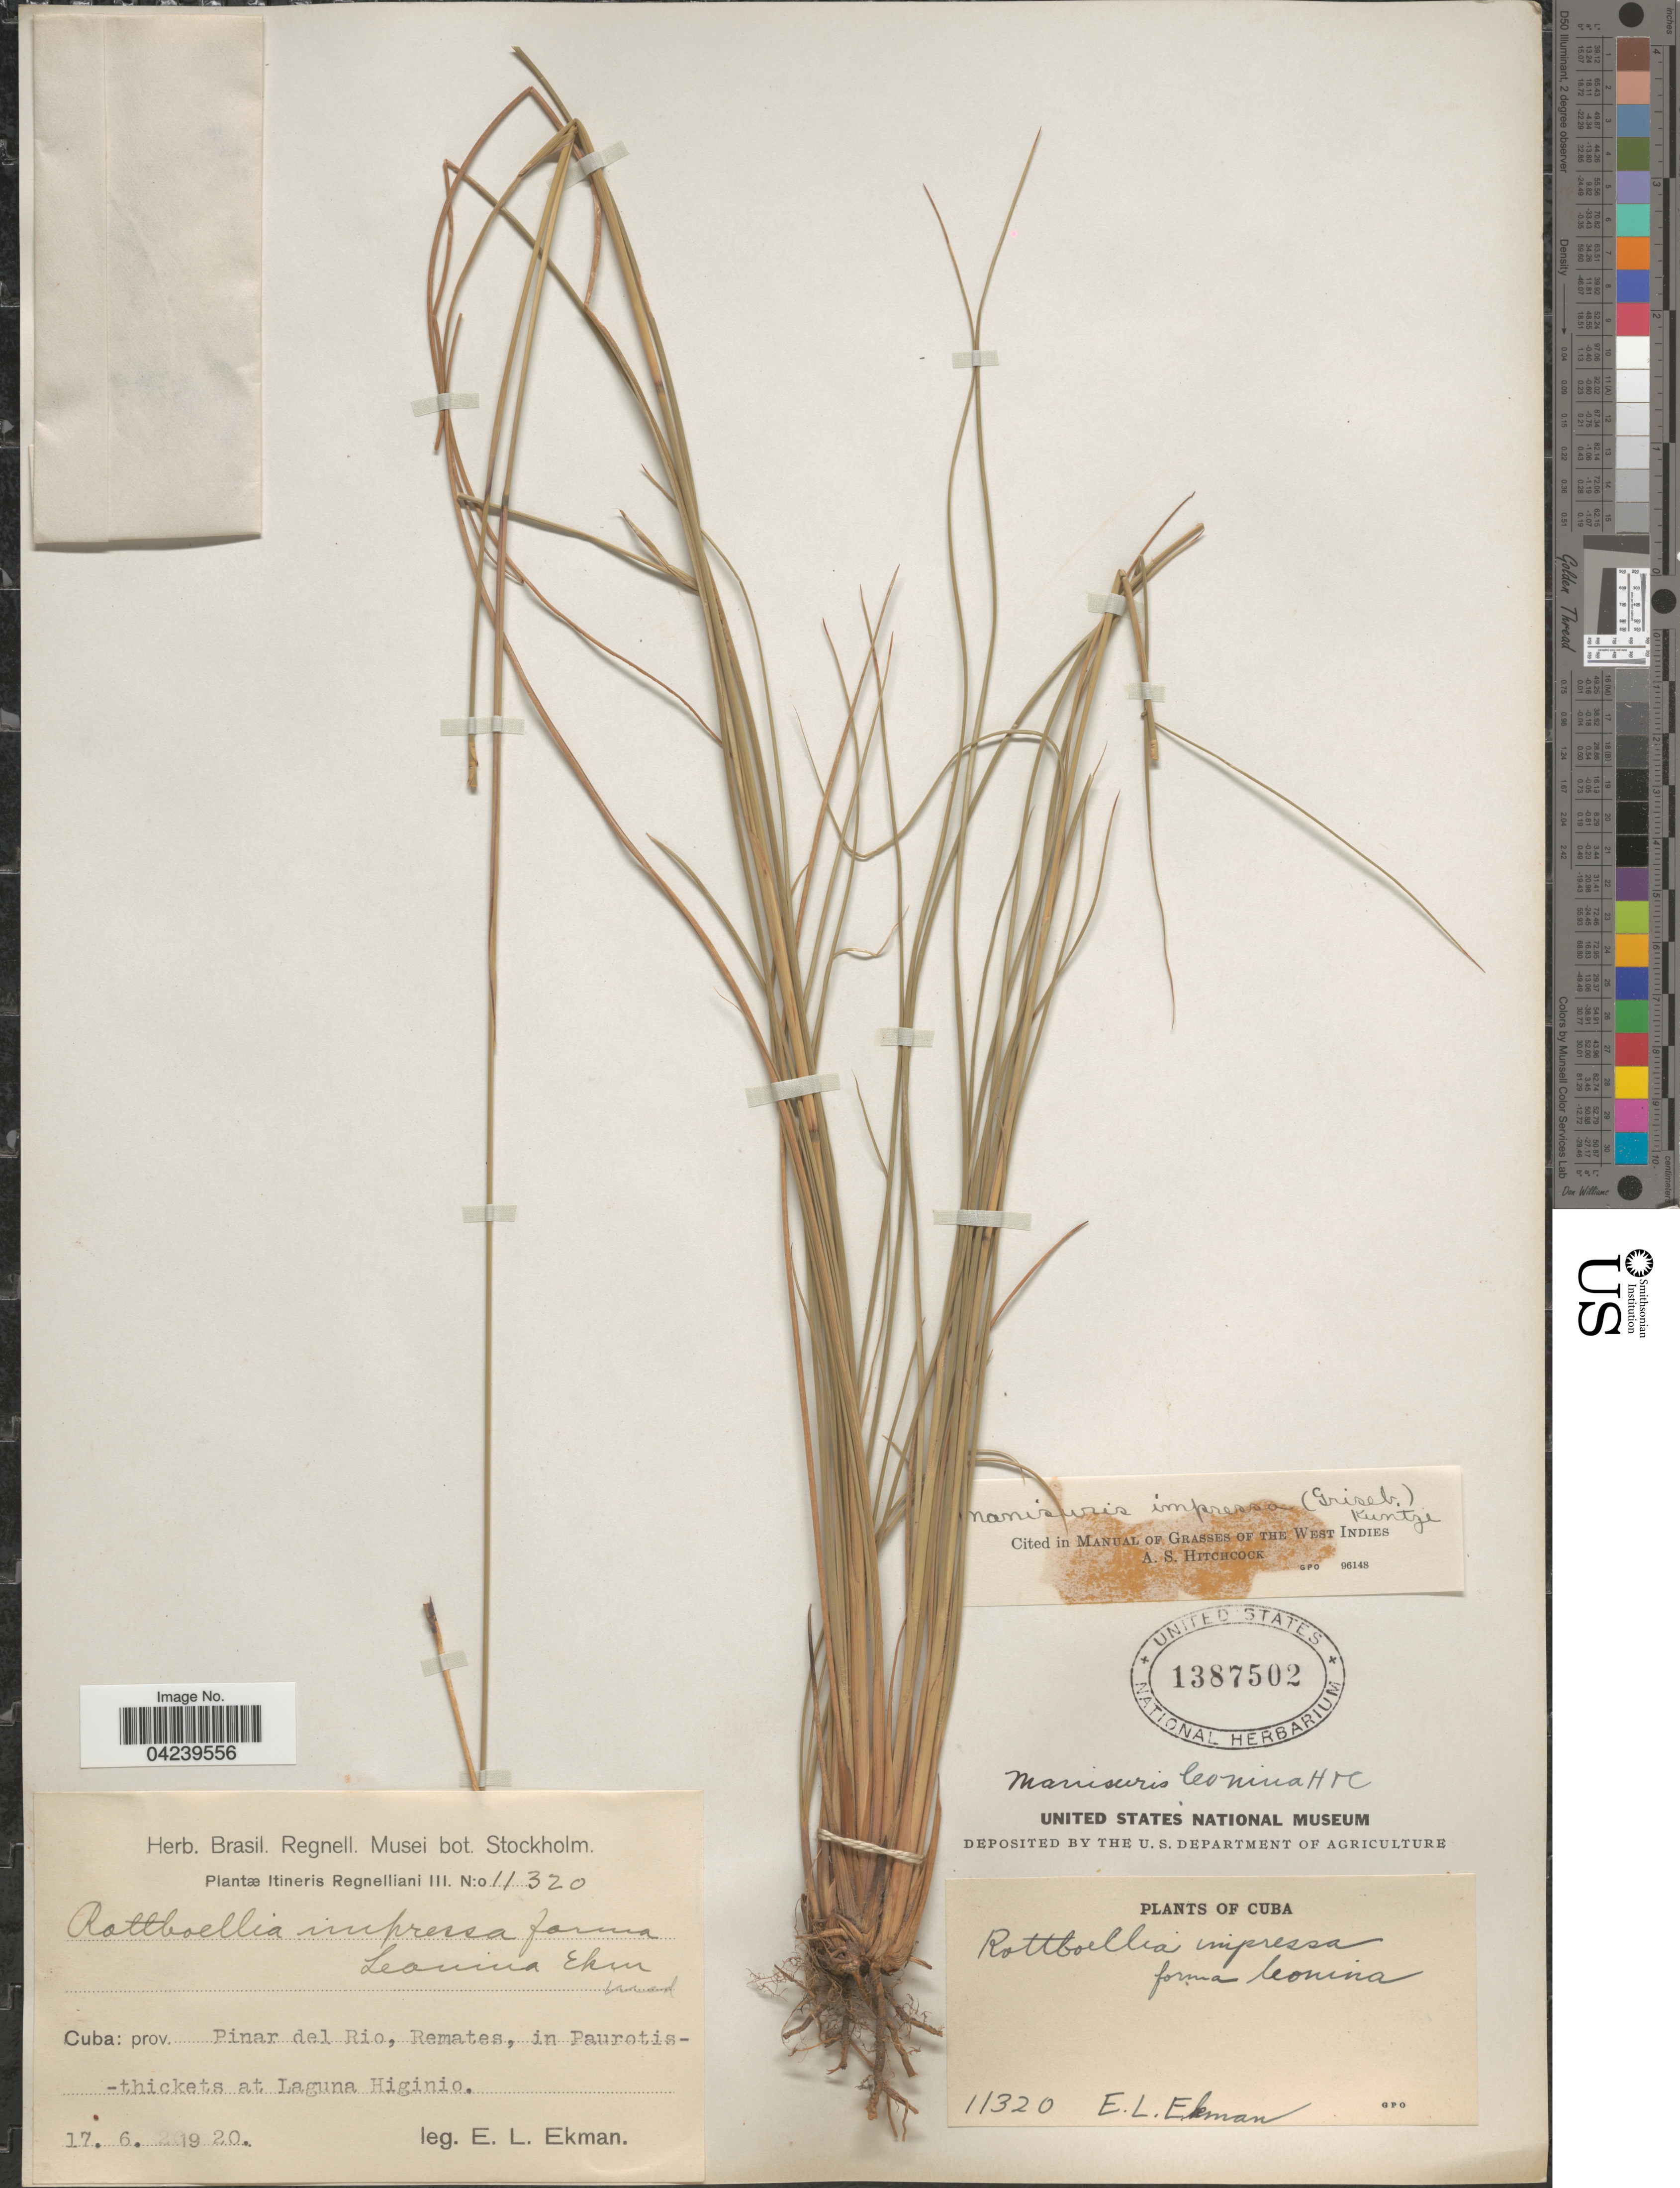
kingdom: Plantae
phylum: Tracheophyta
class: Liliopsida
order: Poales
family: Poaceae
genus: Rhytachne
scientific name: Rhytachne sp.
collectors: E. L. Ekman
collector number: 11320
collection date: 1920-06-17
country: Cuba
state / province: Pinar del Río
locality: Itineris Regnelliani III. Prov. del Rio, Remates, in Paurotis - thickets at Laguna Higinio.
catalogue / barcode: US 1387502